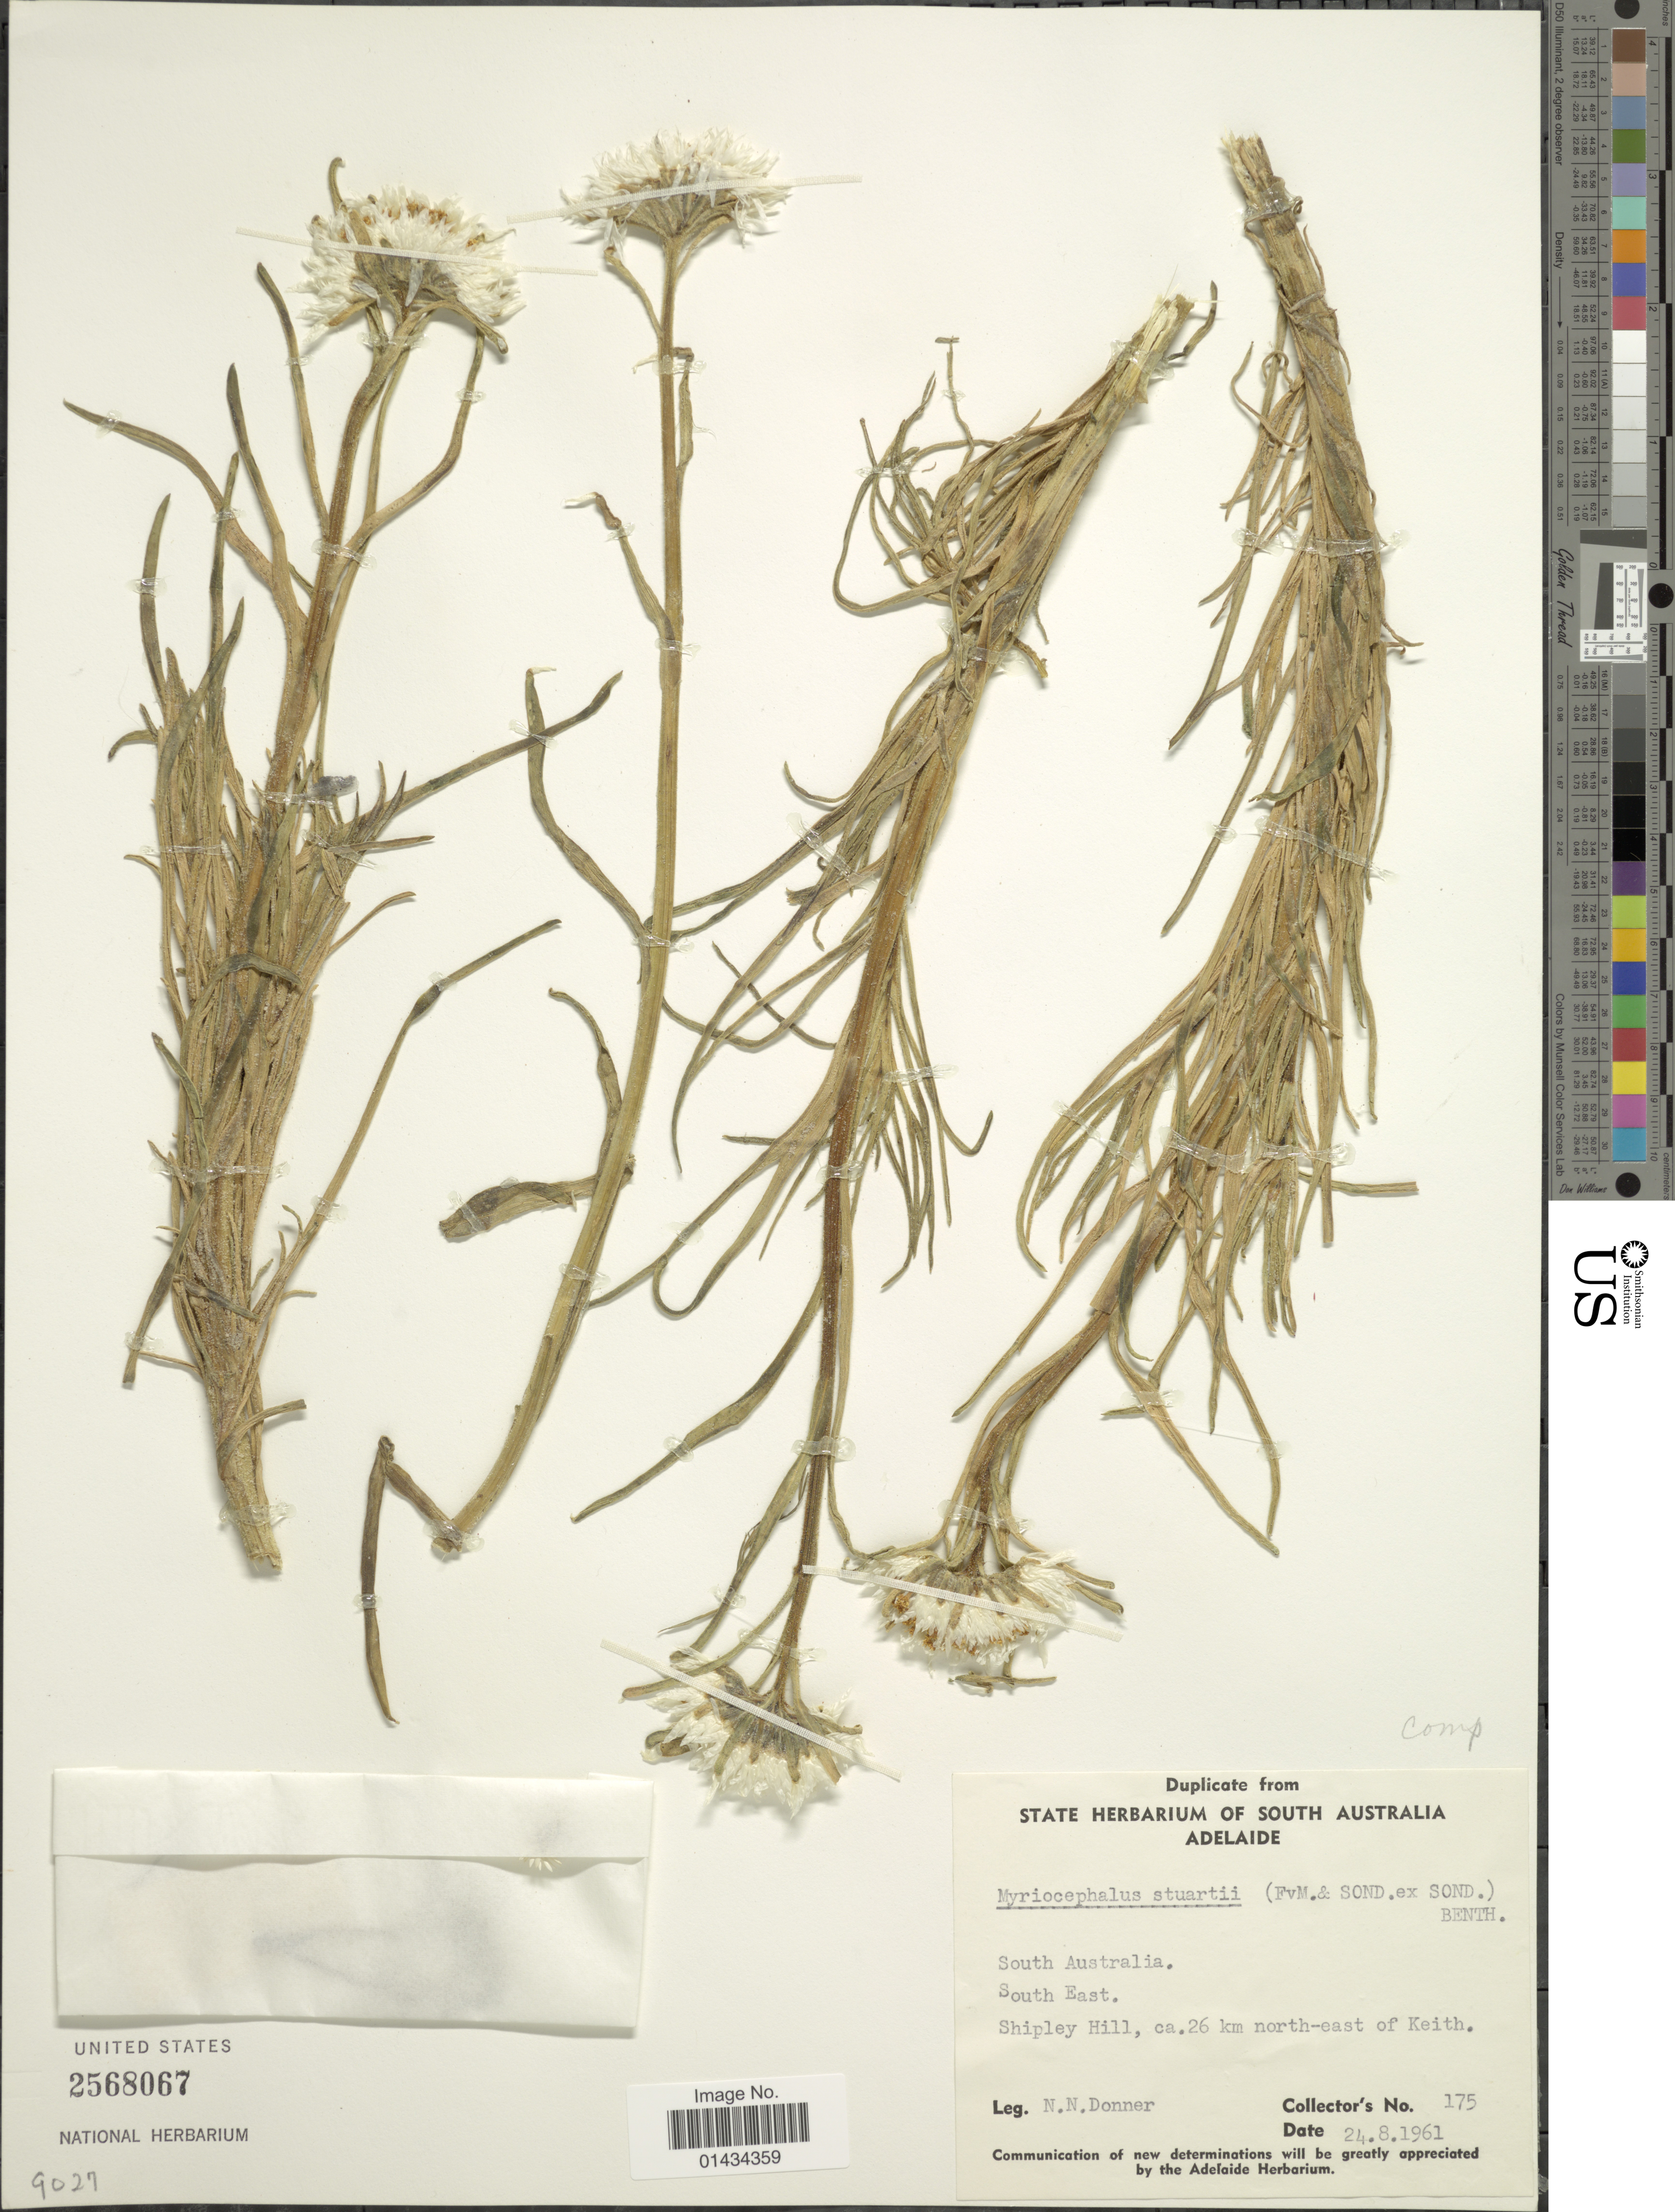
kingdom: Plantae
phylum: Tracheophyta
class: Magnoliopsida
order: Asterales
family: Asteraceae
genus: Myriocephalus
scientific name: Myriocephalus stuartii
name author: Benth.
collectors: N. Donner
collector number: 175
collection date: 1961-08-24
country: Australia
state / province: South Australia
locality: South East, Shipley Hill, ca. 26 km north-east of Keith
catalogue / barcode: US 2568067